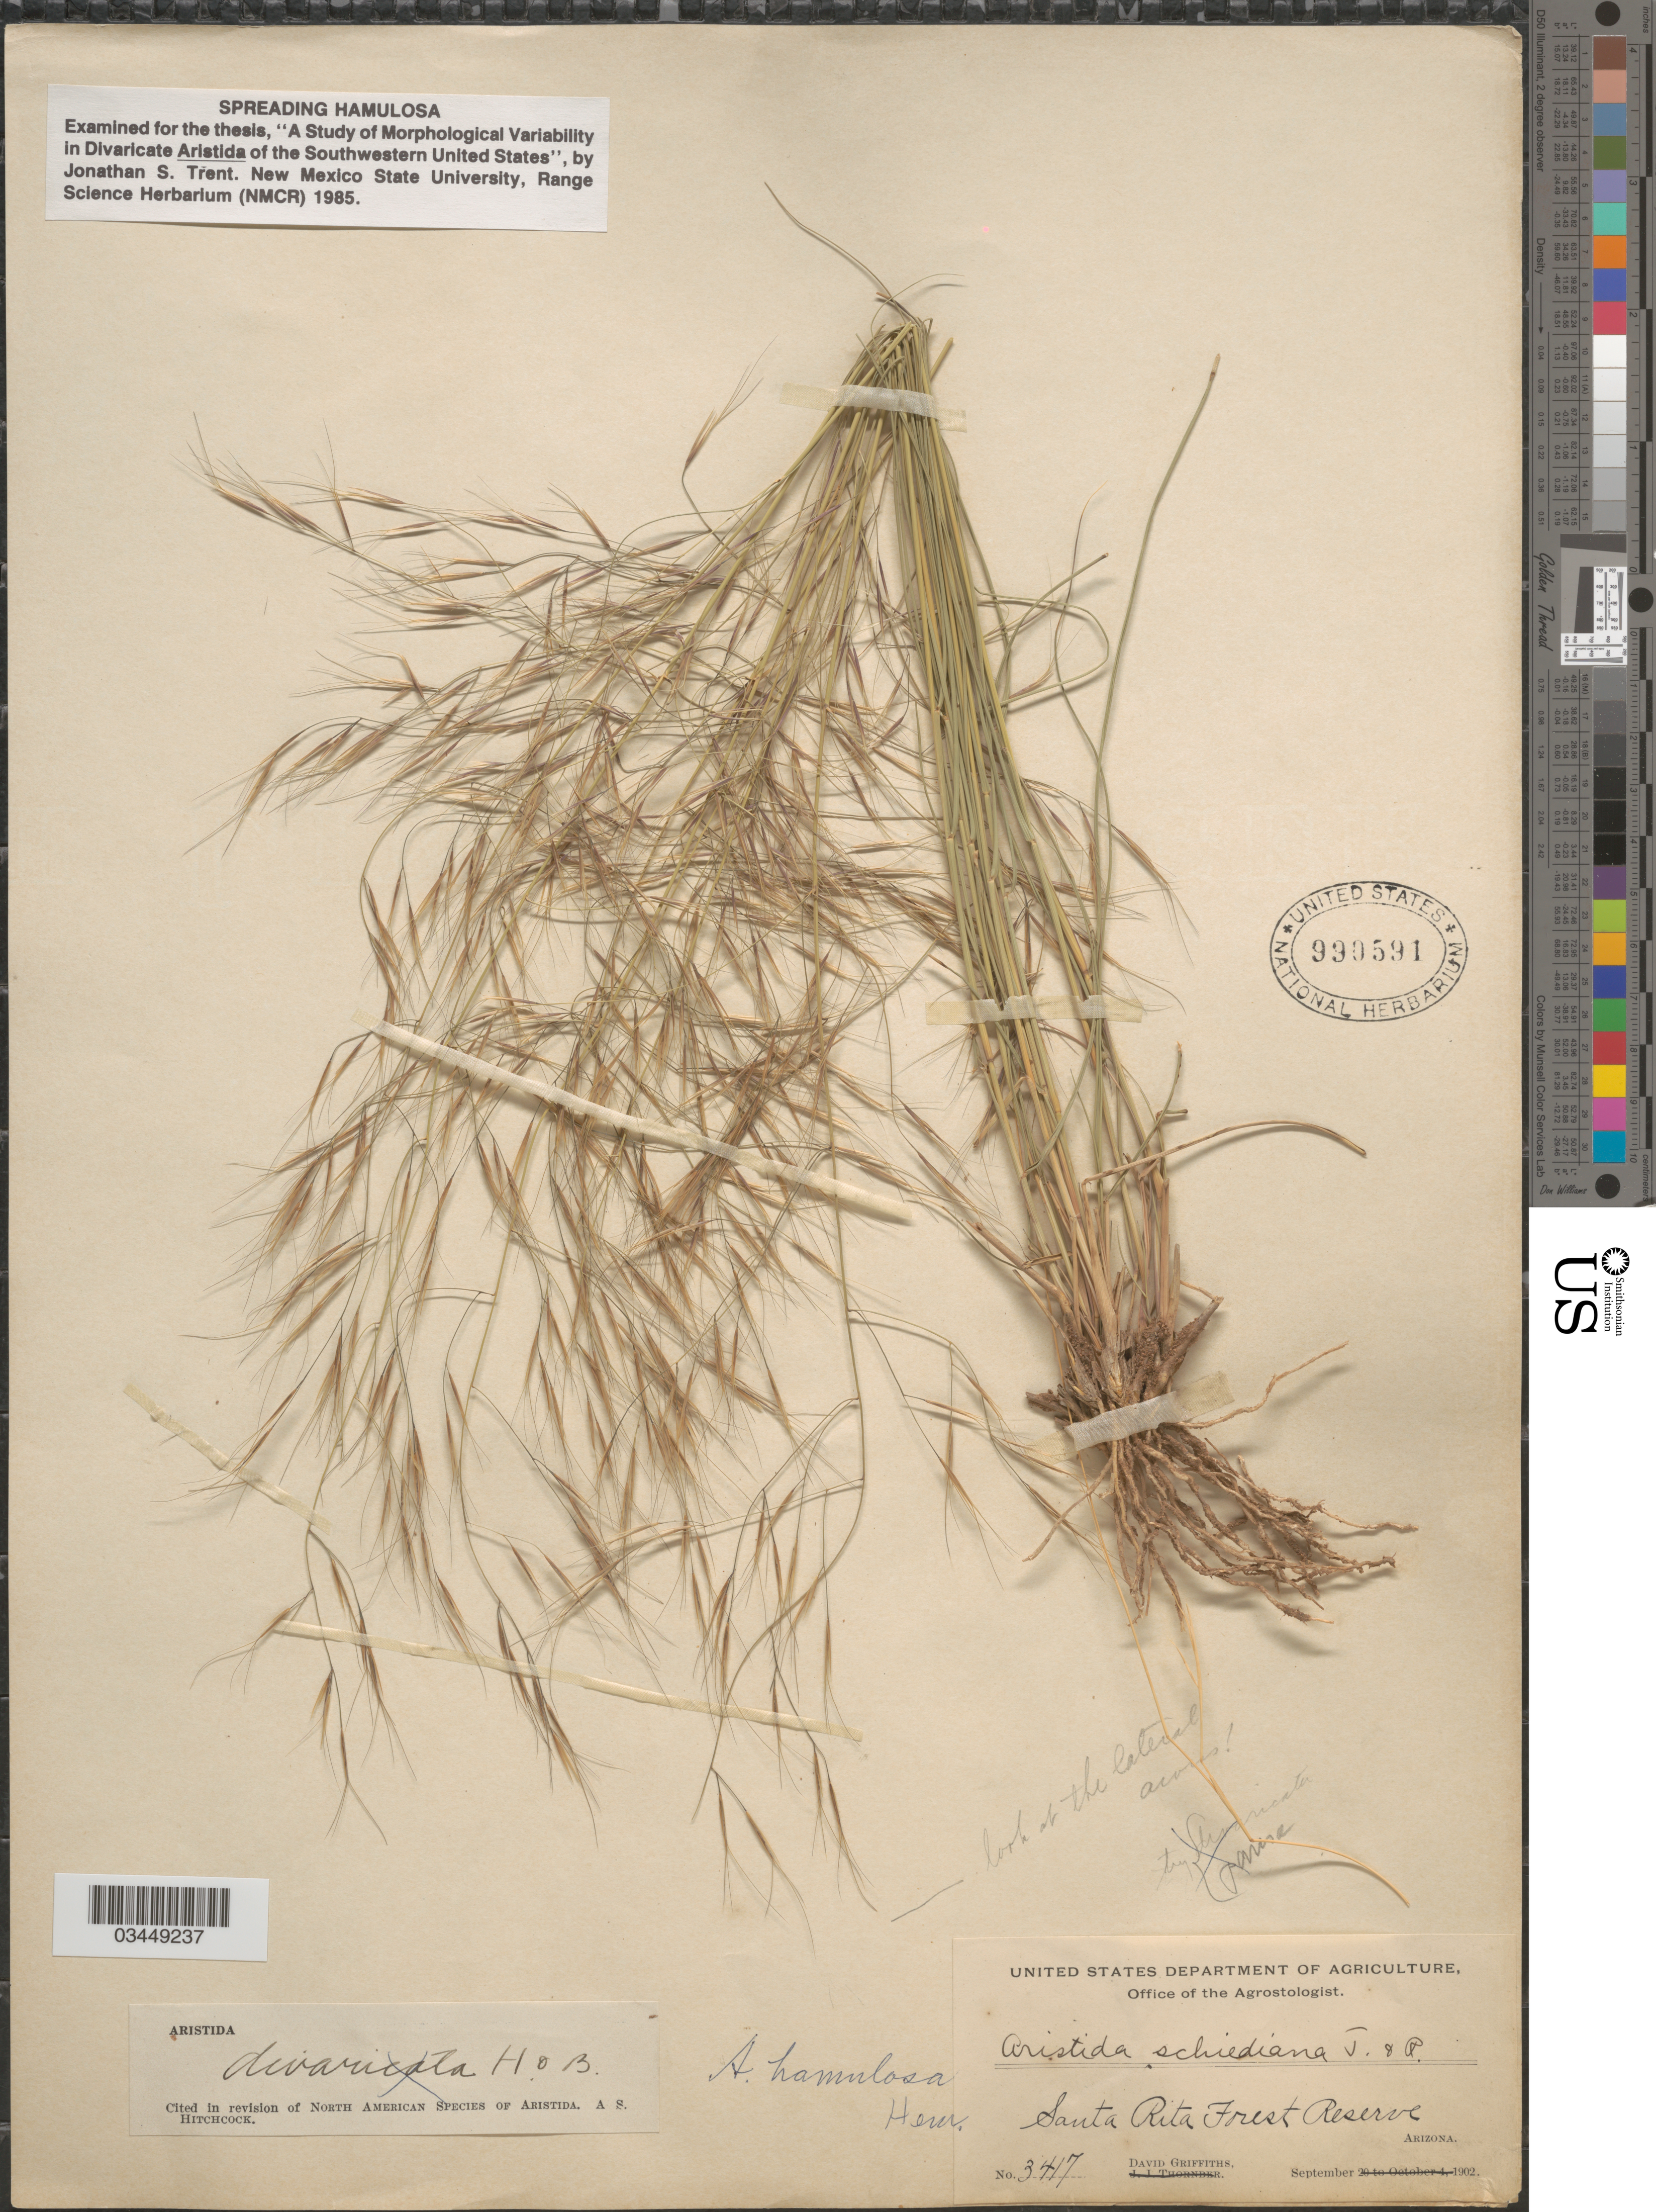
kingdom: Plantae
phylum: Tracheophyta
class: Liliopsida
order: Poales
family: Poaceae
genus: Aristida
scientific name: Aristida hamulosa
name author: Henr.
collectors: D. Griffiths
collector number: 3417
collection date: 1902-09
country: United States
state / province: Arizona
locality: Santa Rita Forest Reserve.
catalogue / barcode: US 990591